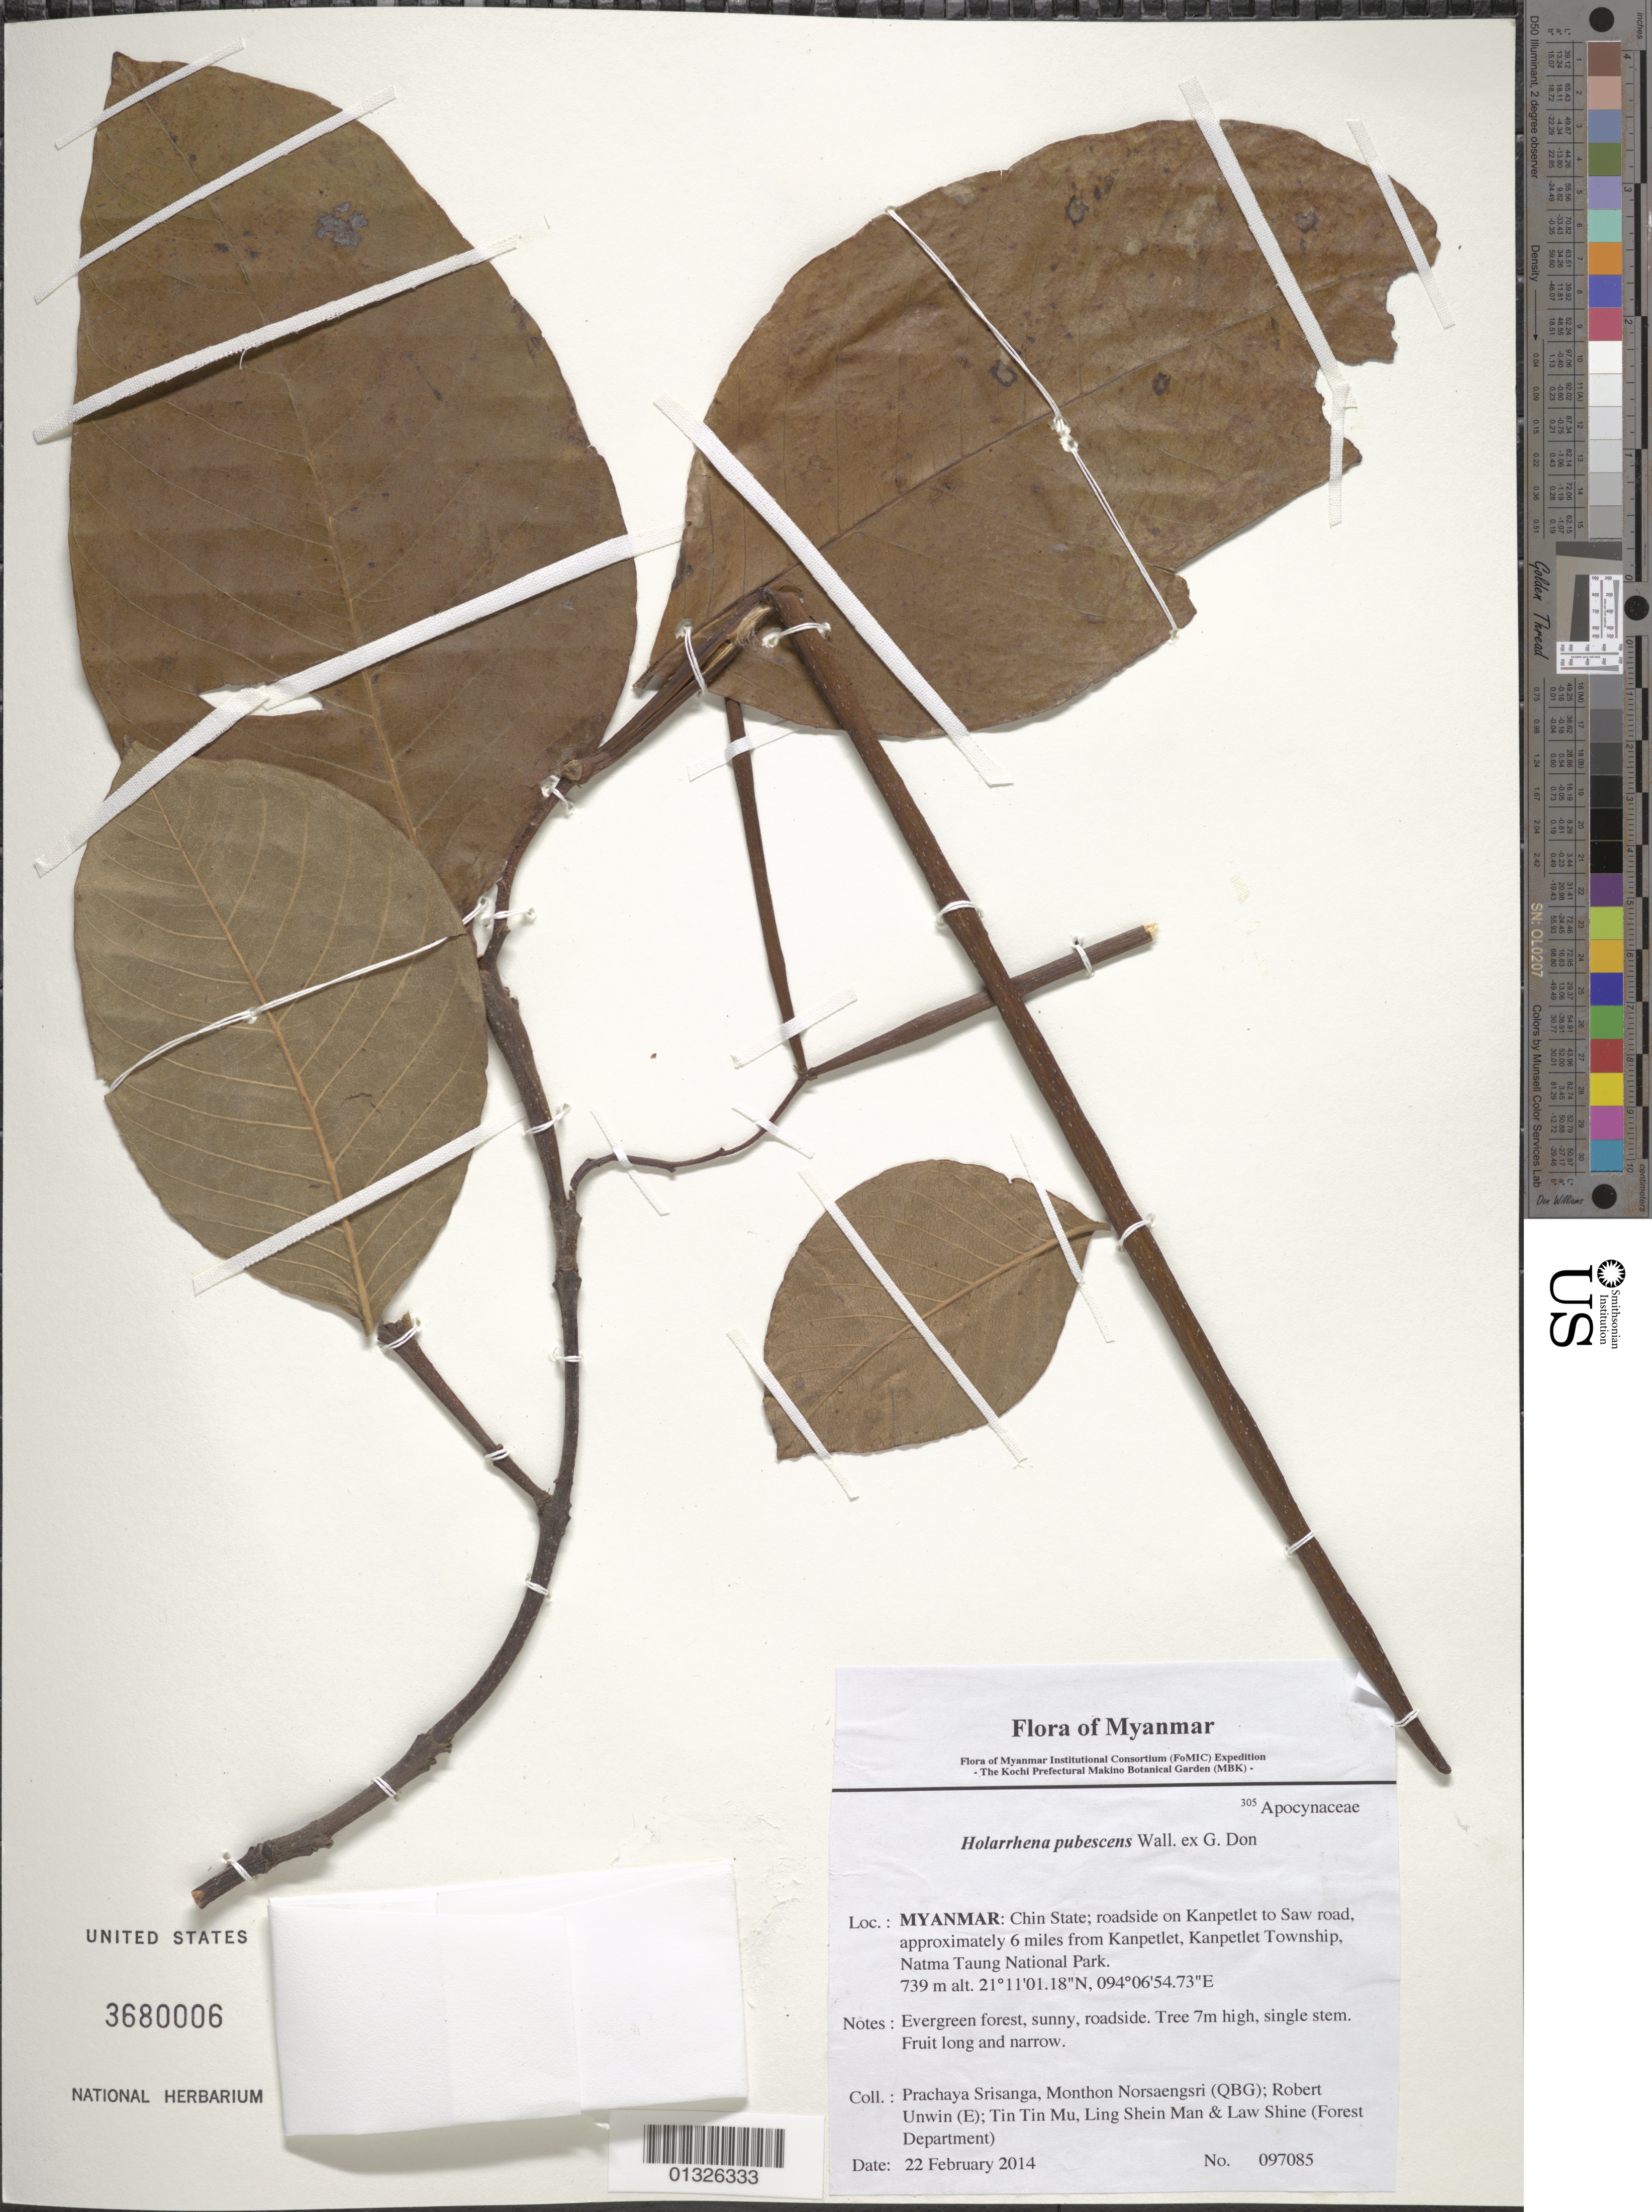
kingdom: Plantae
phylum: Tracheophyta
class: Magnoliopsida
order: Gentianales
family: Apocynaceae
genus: Holarrhena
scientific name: Holarrhena pubescens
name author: (Buch.-Ham.) Wall. ex G. Don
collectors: P. Srisanga, M. Norsaengsri, R. Unwin, Tin Tin Mu, Ling Shein Man & L. Shine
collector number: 97085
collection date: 2014-02-22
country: Myanmar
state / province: Chin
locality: Roadside on Kanpetlet to Saw road, approximately 6 miles from Kanpetlet, Kanpetlet Township, Natma Taung National Park.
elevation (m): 739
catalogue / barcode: US 3680006